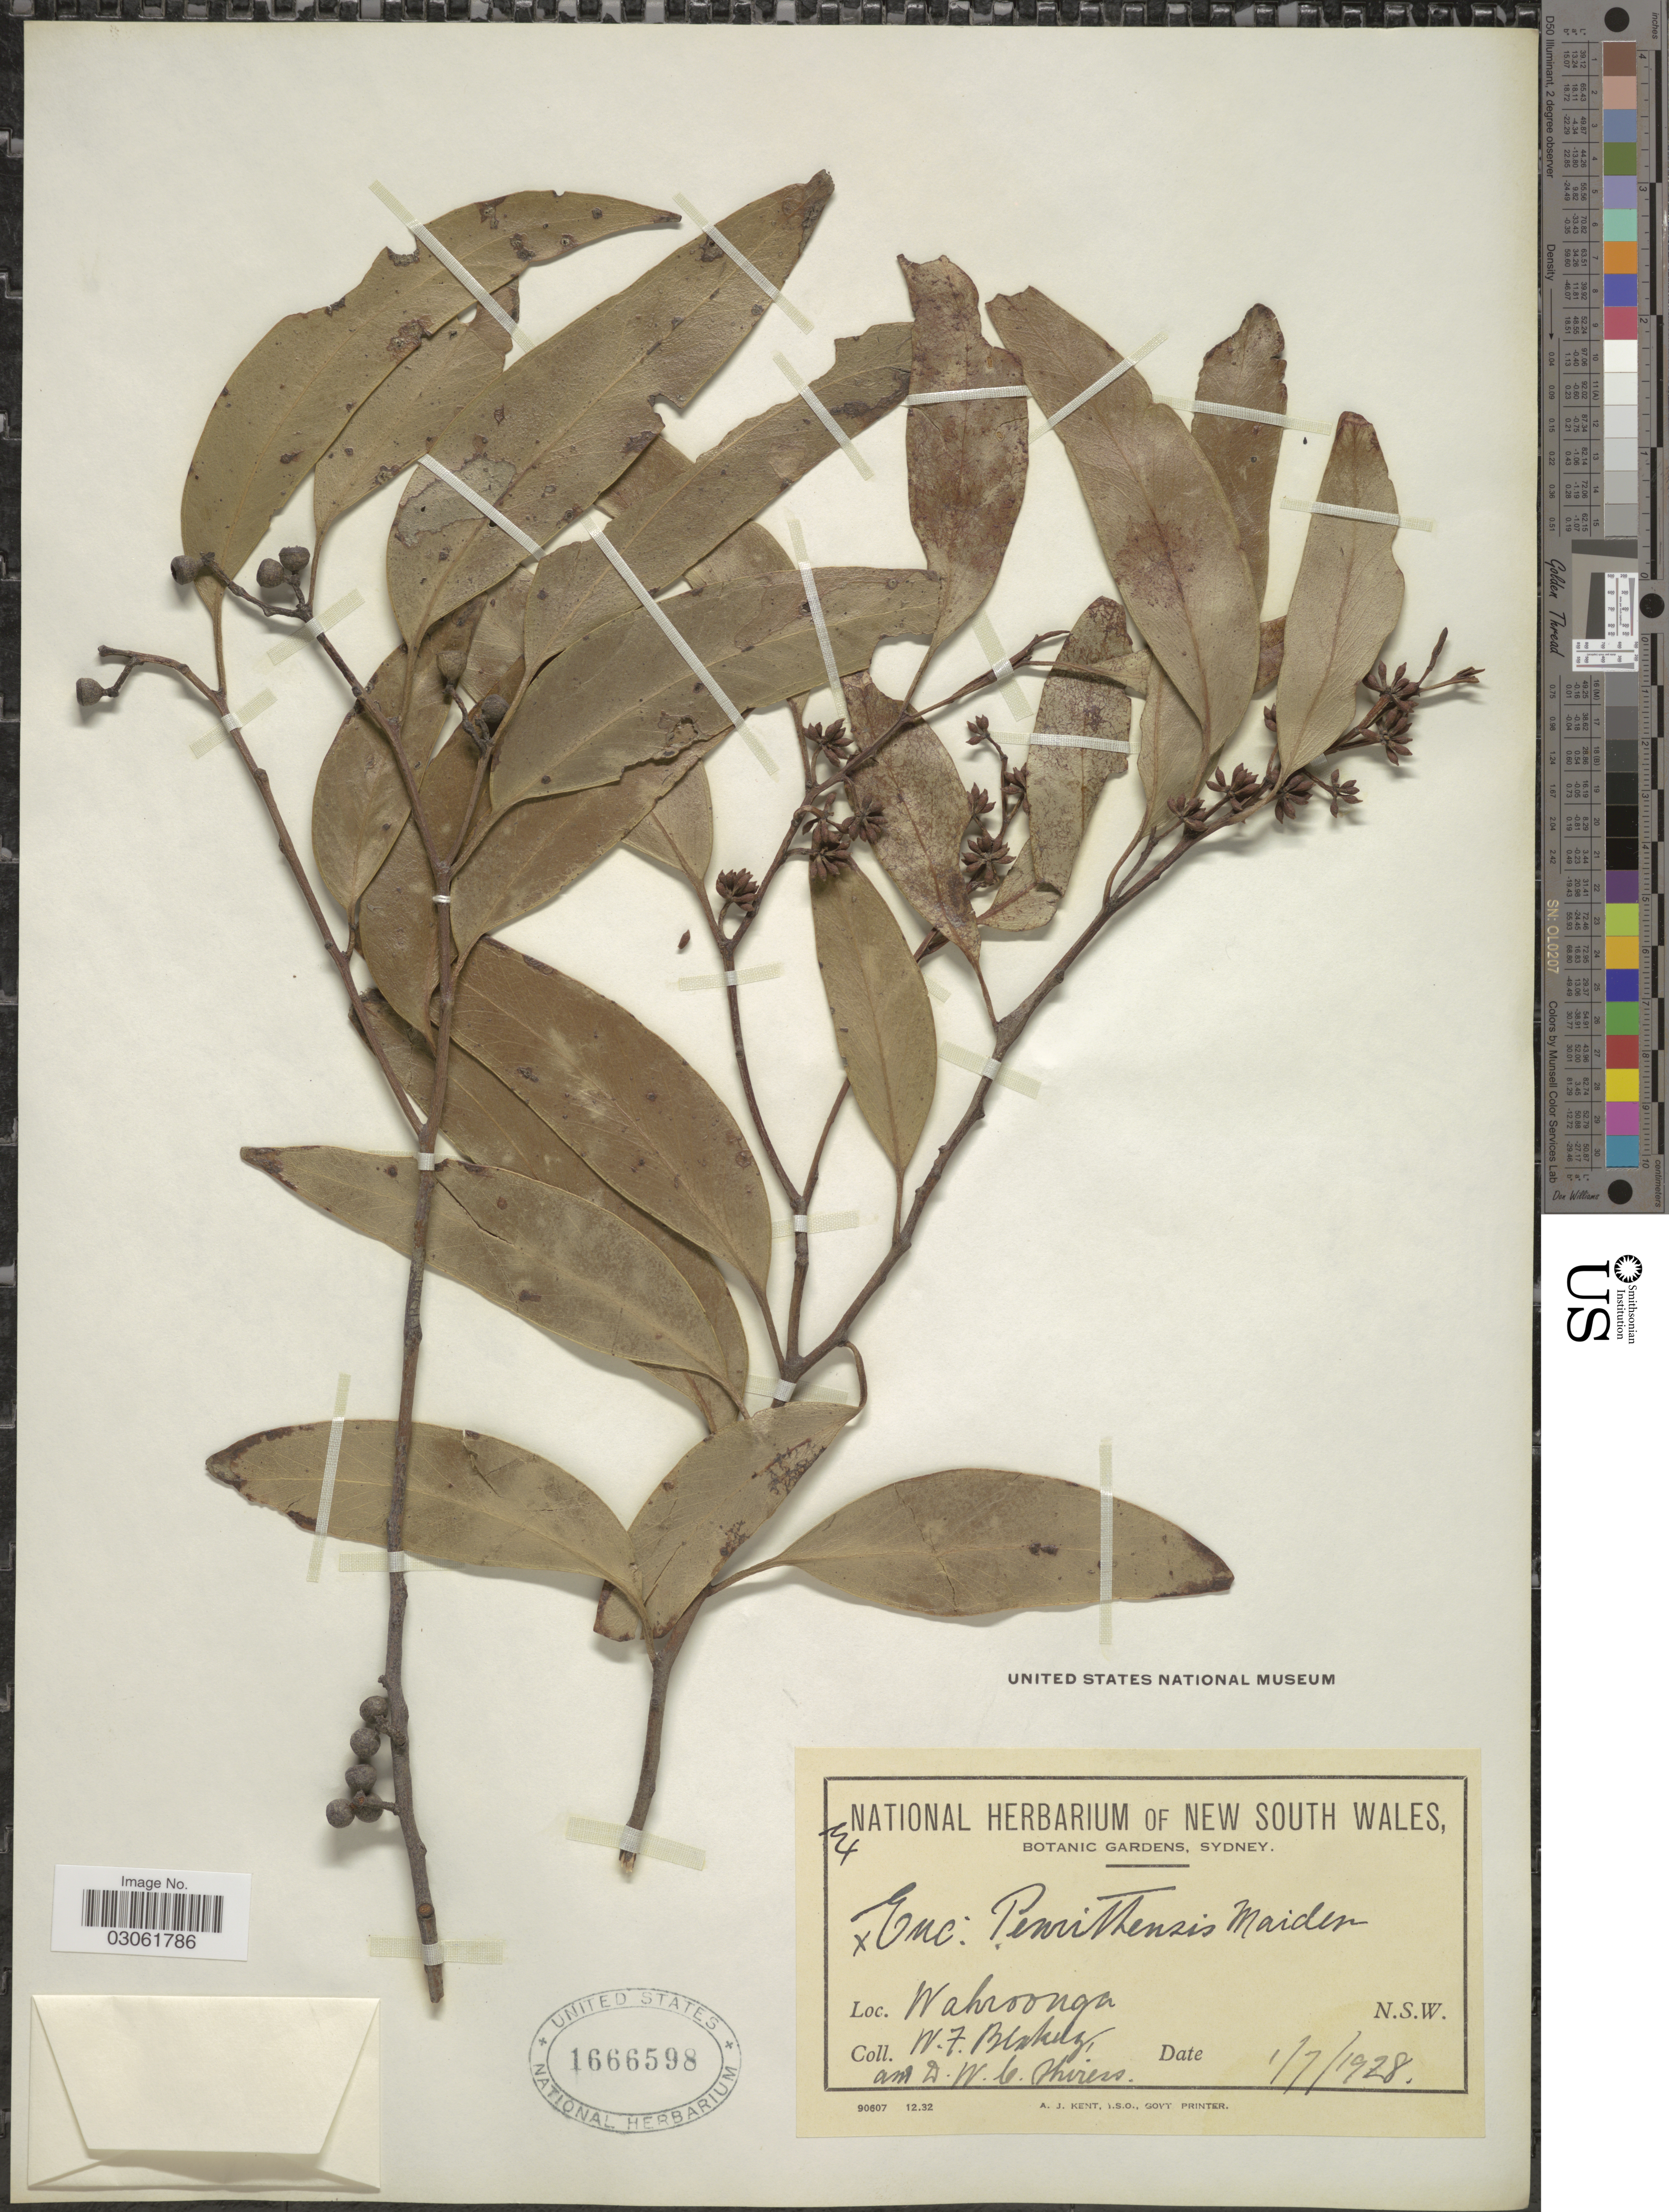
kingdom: Plantae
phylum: Tracheophyta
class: Magnoliopsida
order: Myrtales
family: Myrtaceae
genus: Eucalyptus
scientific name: Eucalyptus x penrithensis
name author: Maiden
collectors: W. Blakely & D. Shiress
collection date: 1928-07-01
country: Australia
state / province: New South Wales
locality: Wahroonga.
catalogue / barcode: US 1666598